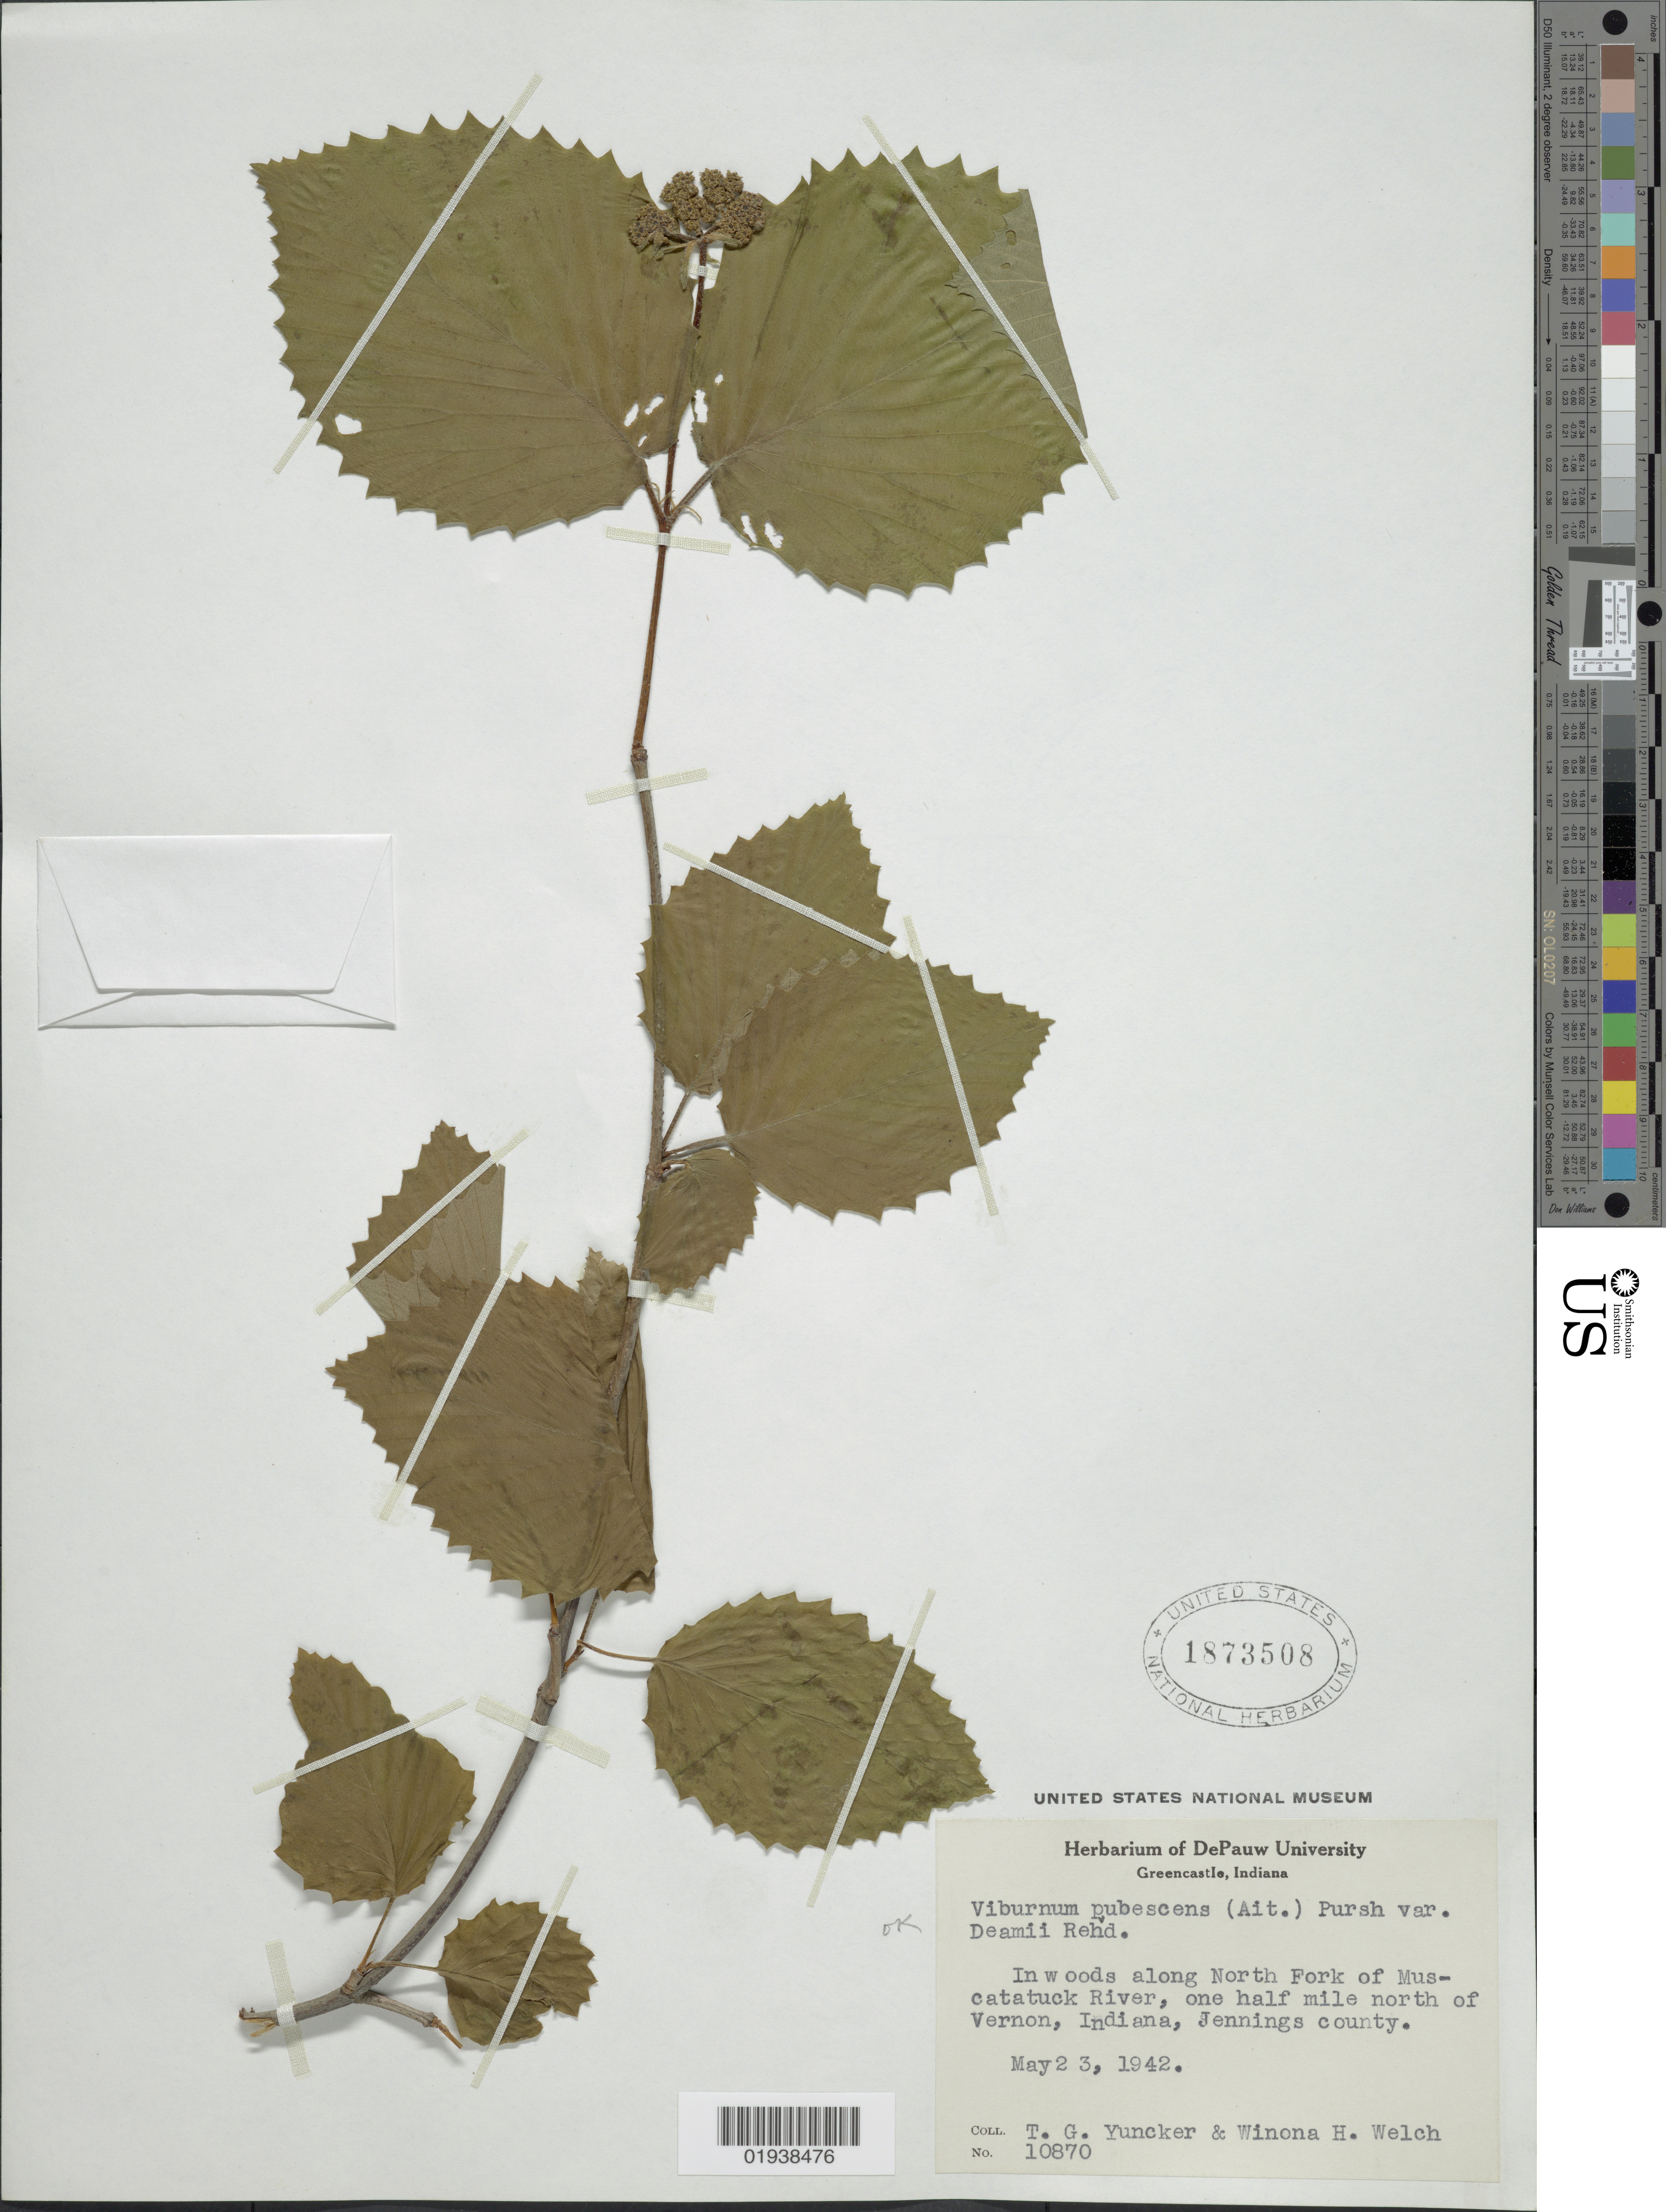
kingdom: Plantae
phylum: Tracheophyta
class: Magnoliopsida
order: Dipsacales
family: Viburnaceae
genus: Viburnum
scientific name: Viburnum deamii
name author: Bush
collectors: T. G. Yuncker & W. H. Welch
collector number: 10870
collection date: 1942-05-23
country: United States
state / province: Indiana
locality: In woods along North Fork of Muscatatuck River, one half mile north of Vernon, Indiana, Jennings county.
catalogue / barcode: US 1873508